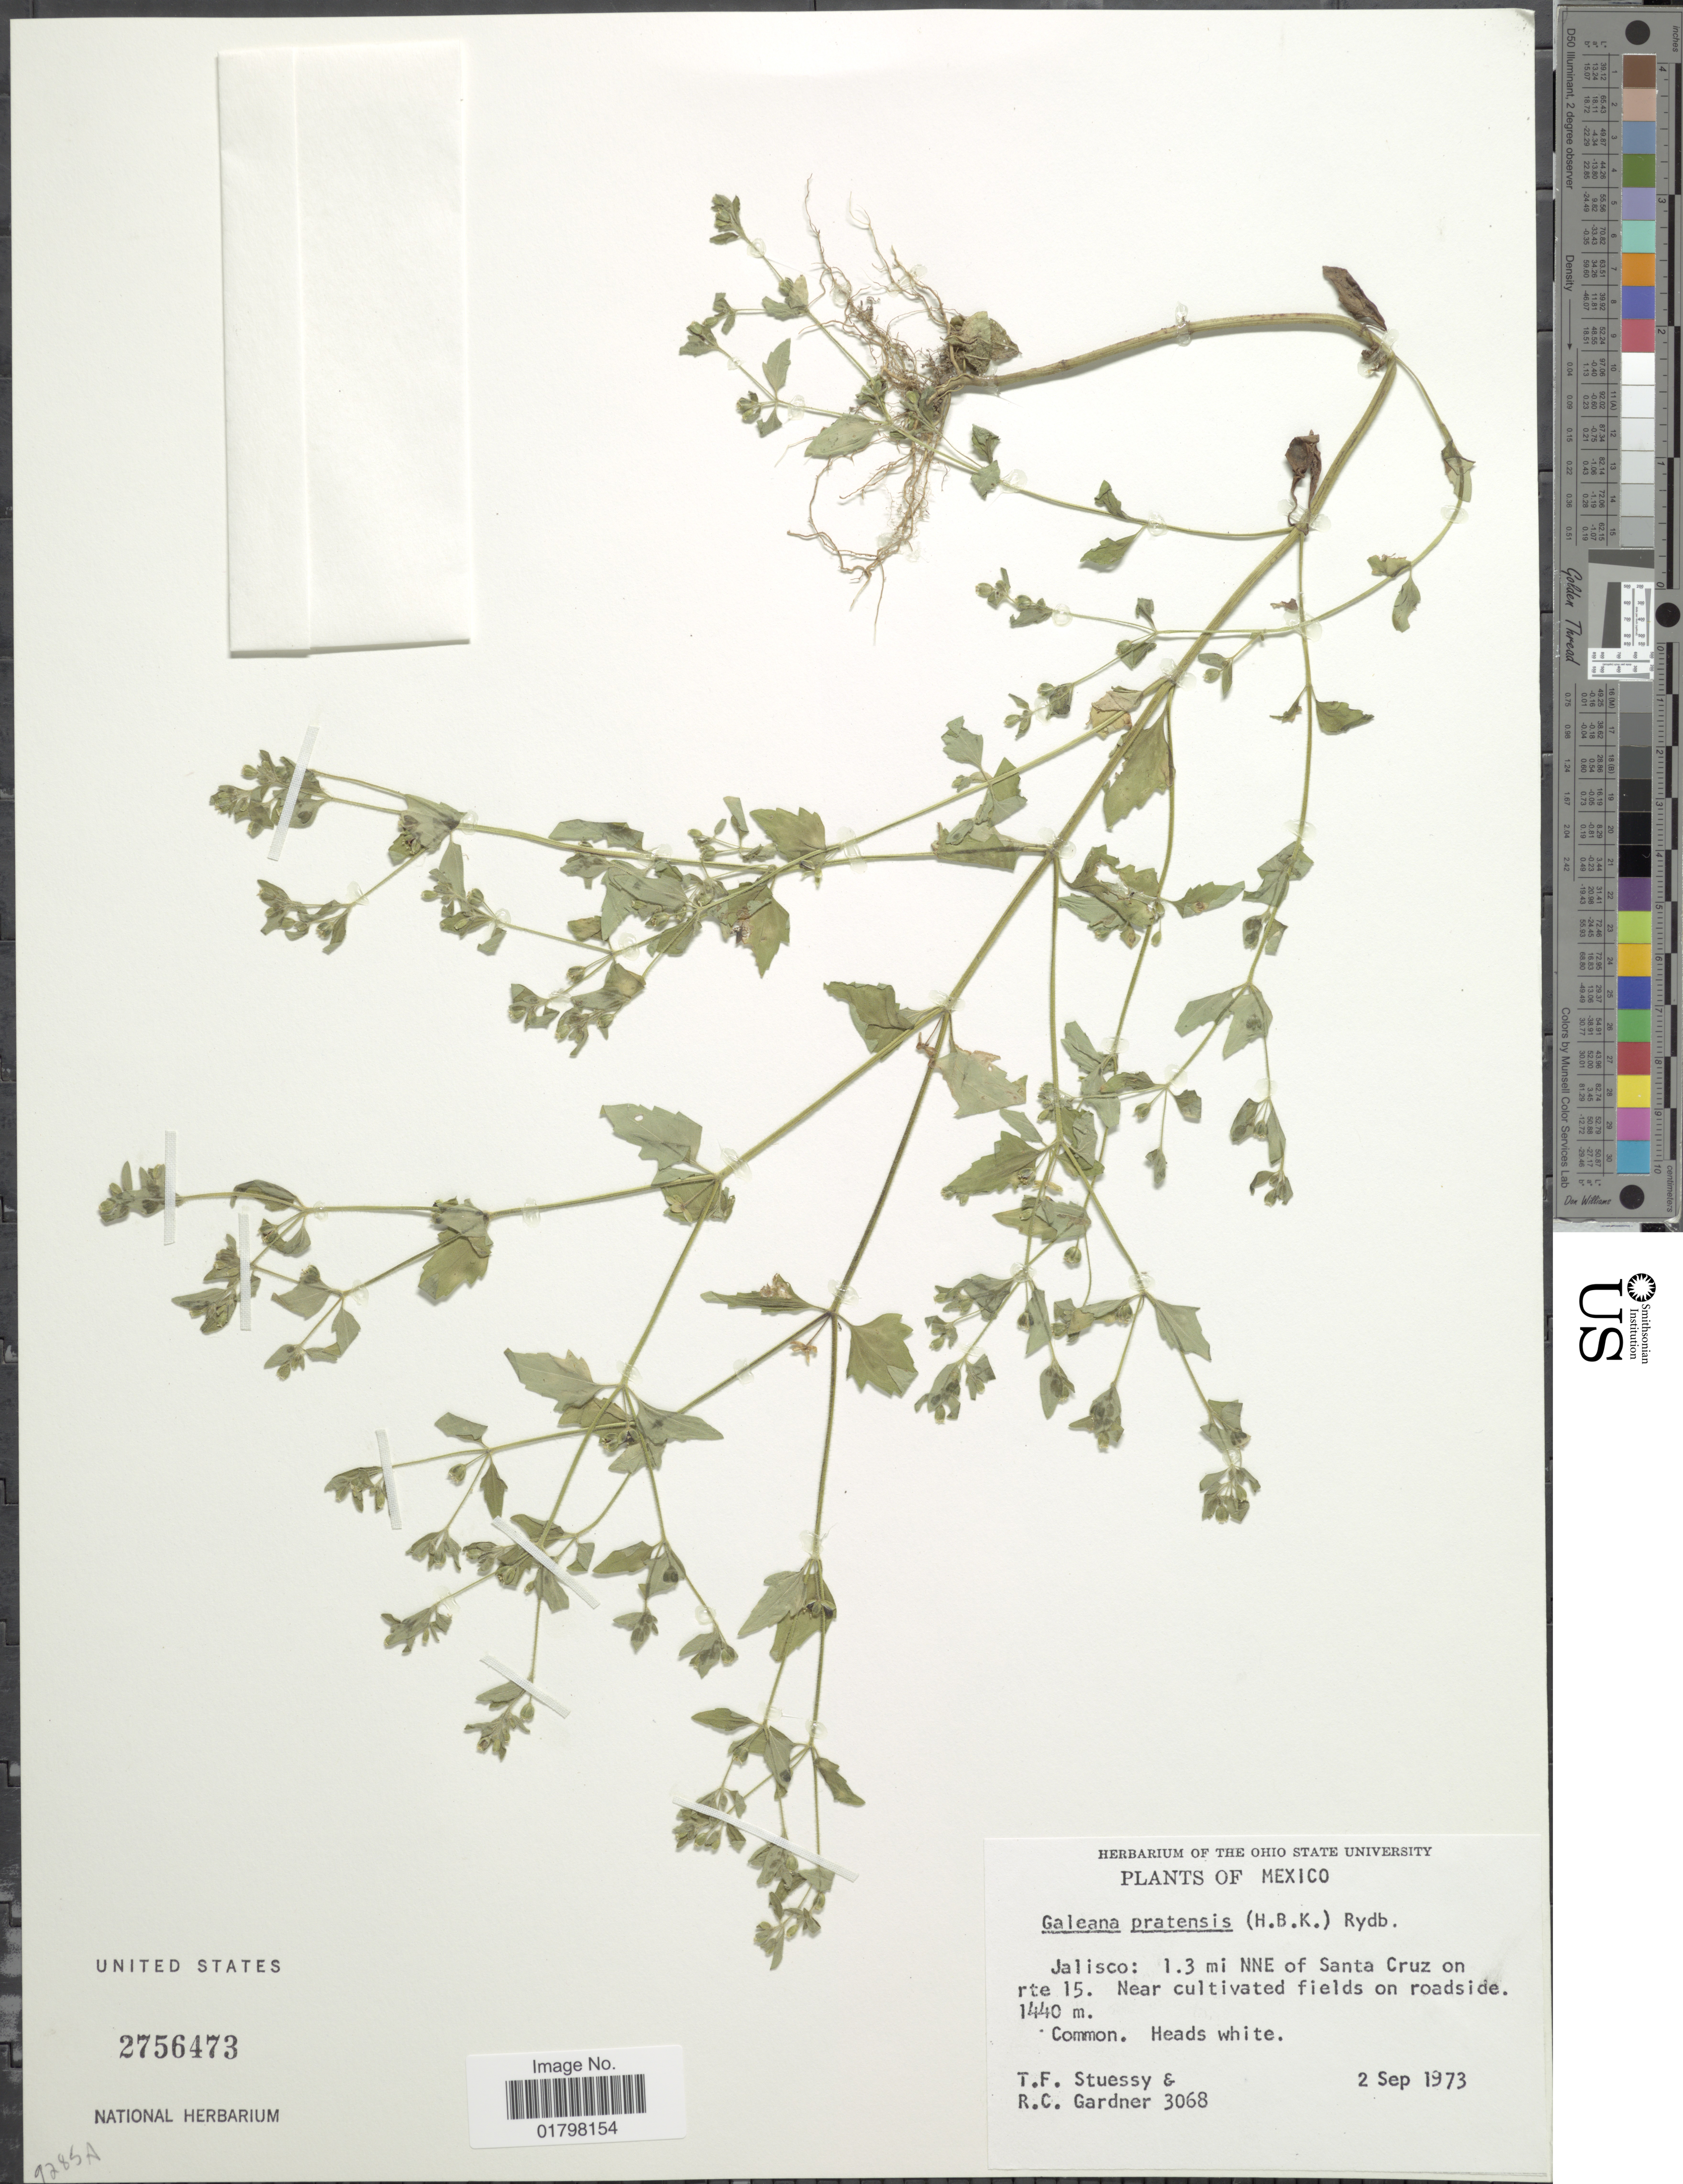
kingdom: Plantae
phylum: Tracheophyta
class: Magnoliopsida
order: Asterales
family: Asteraceae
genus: Galeana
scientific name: Galeana pratensis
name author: (Kunth) Rydb.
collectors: T. Stuessy & R. C. Gardner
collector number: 3068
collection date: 1973-09-02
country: Mexico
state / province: Jalisco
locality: Jalisco: 1.3 mi NNE of Santa Cruz on rte 15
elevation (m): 1440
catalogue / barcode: US 2756473